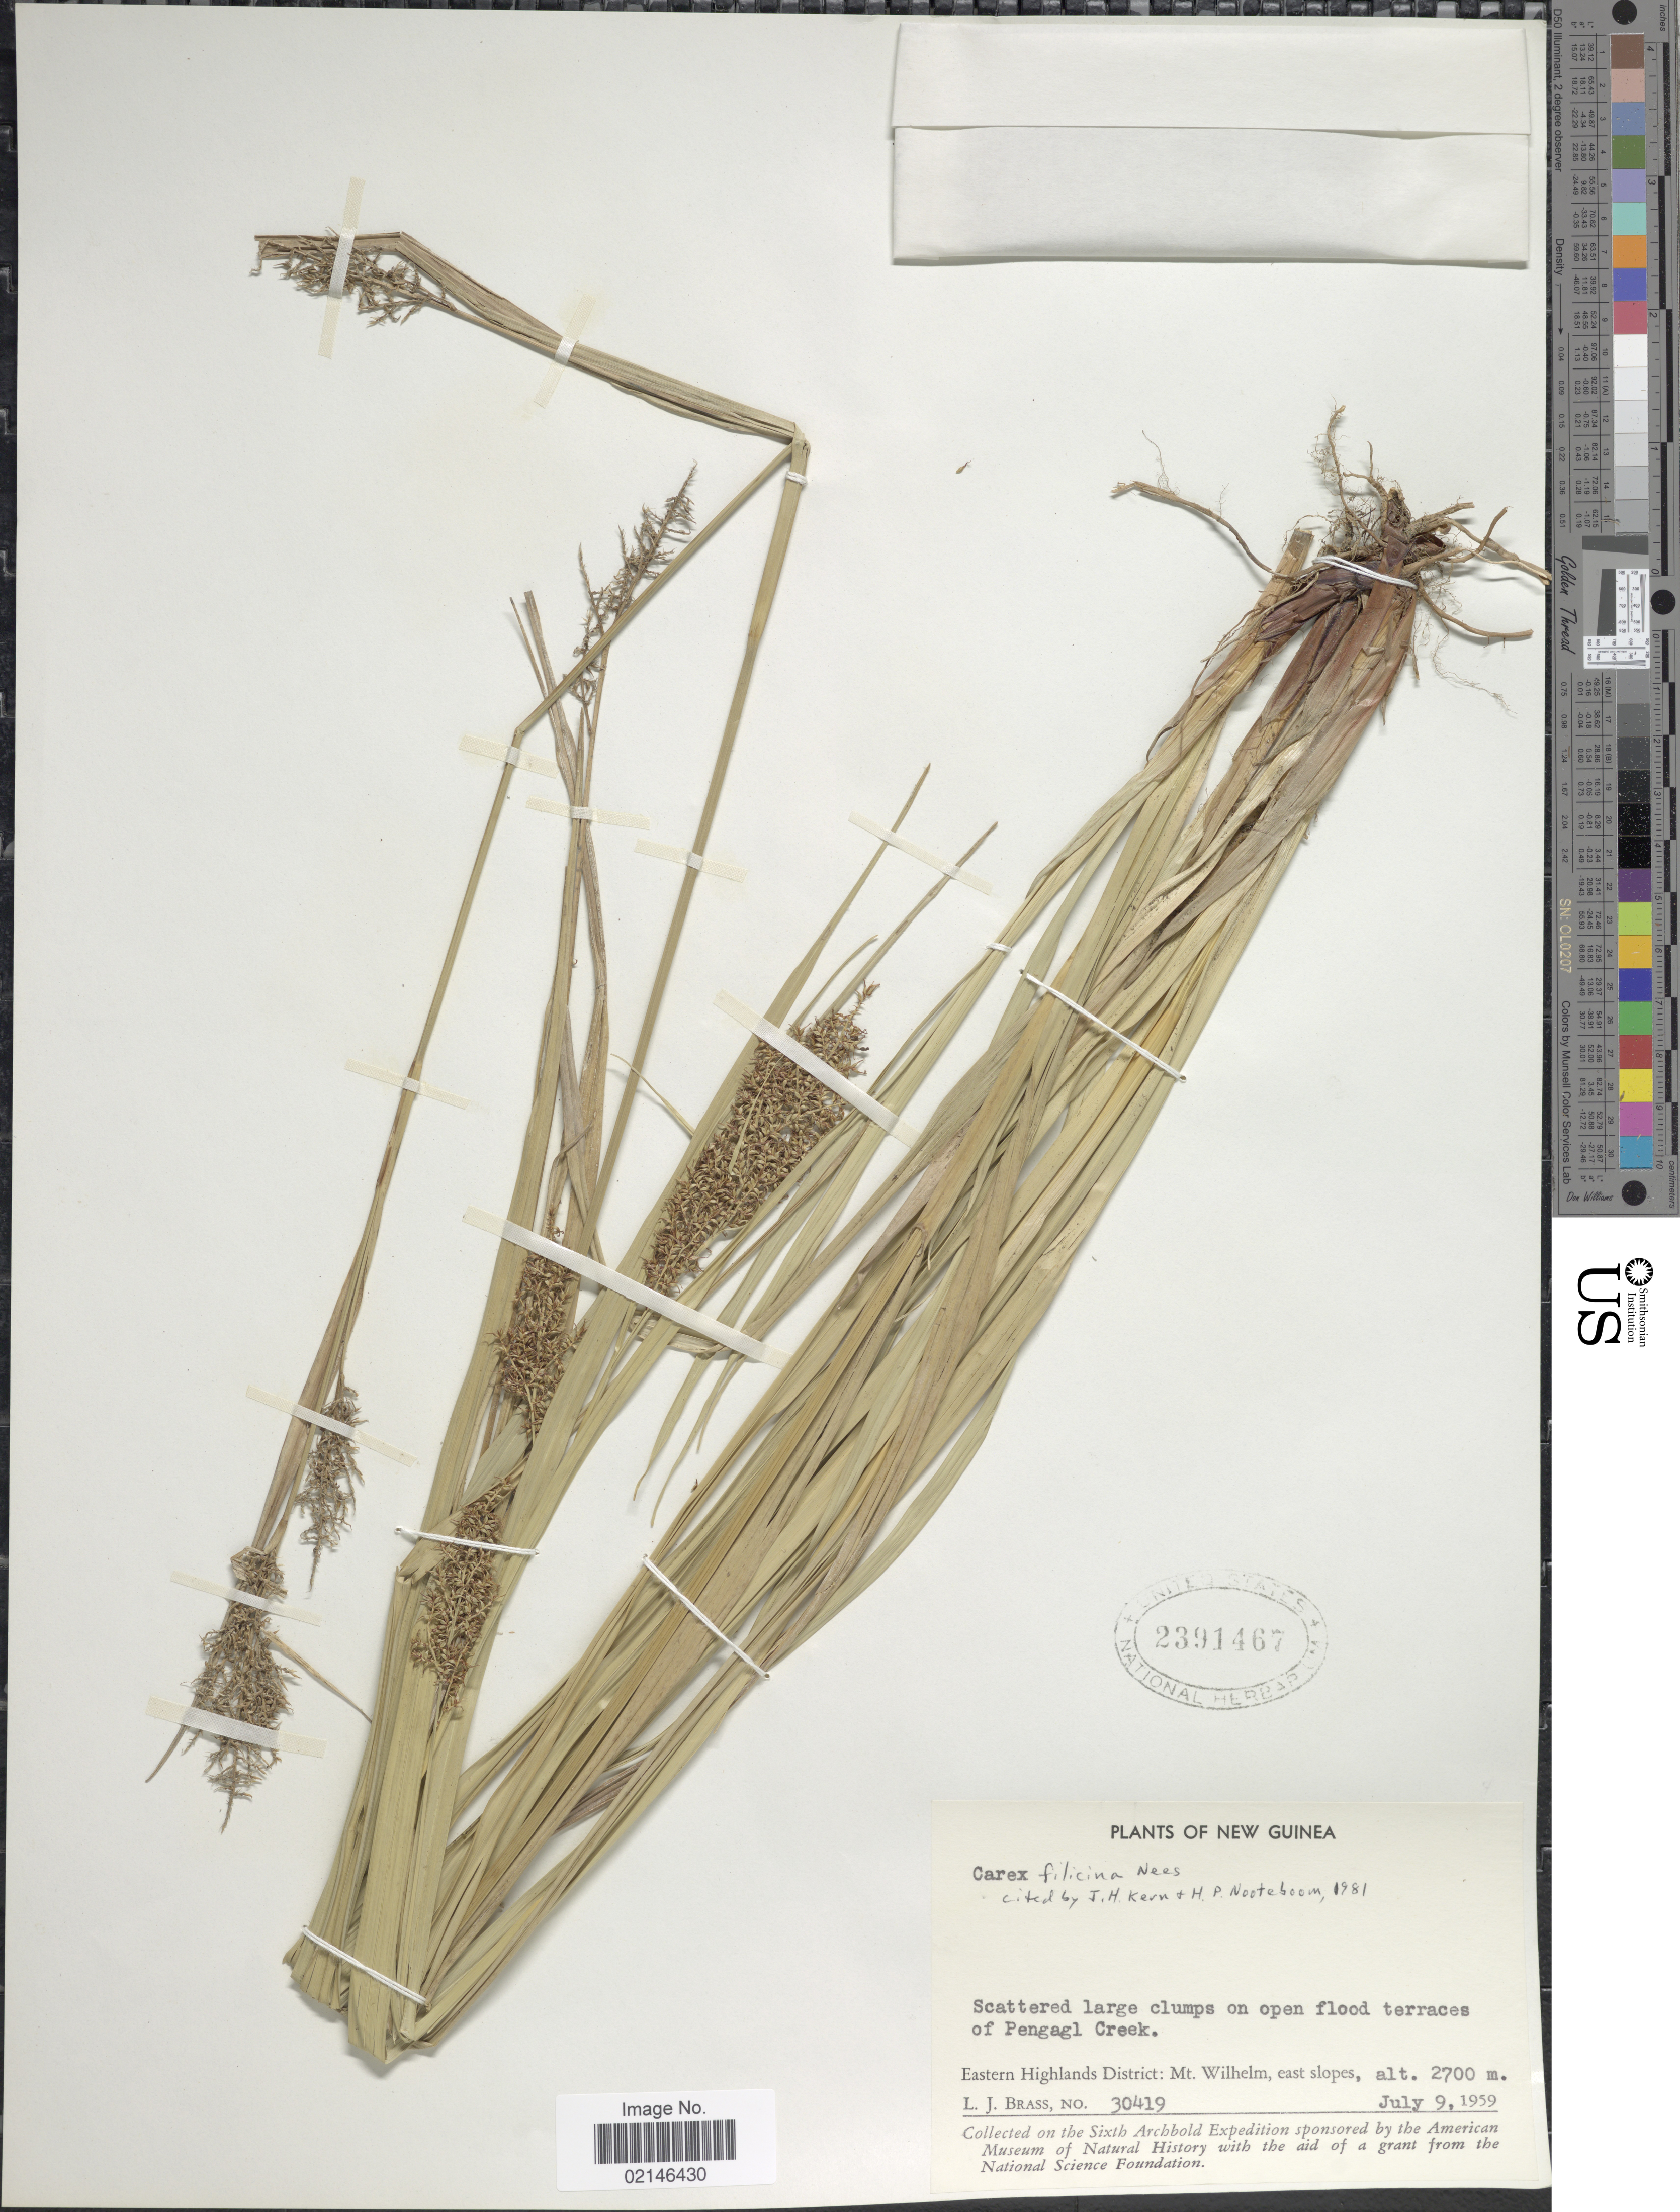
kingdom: Plantae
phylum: Tracheophyta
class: Liliopsida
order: Poales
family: Cyperaceae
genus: Carex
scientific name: Carex filicina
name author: Nees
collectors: L. J. Brass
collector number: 30419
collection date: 1959-07-09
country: Papua New Guinea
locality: New Guinea, Scattered large clumps on open flood terraces of Pengagl Creek, Eastern Highlands District: Mt. Wilhelm, east slopes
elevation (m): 2700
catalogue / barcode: US 2391467